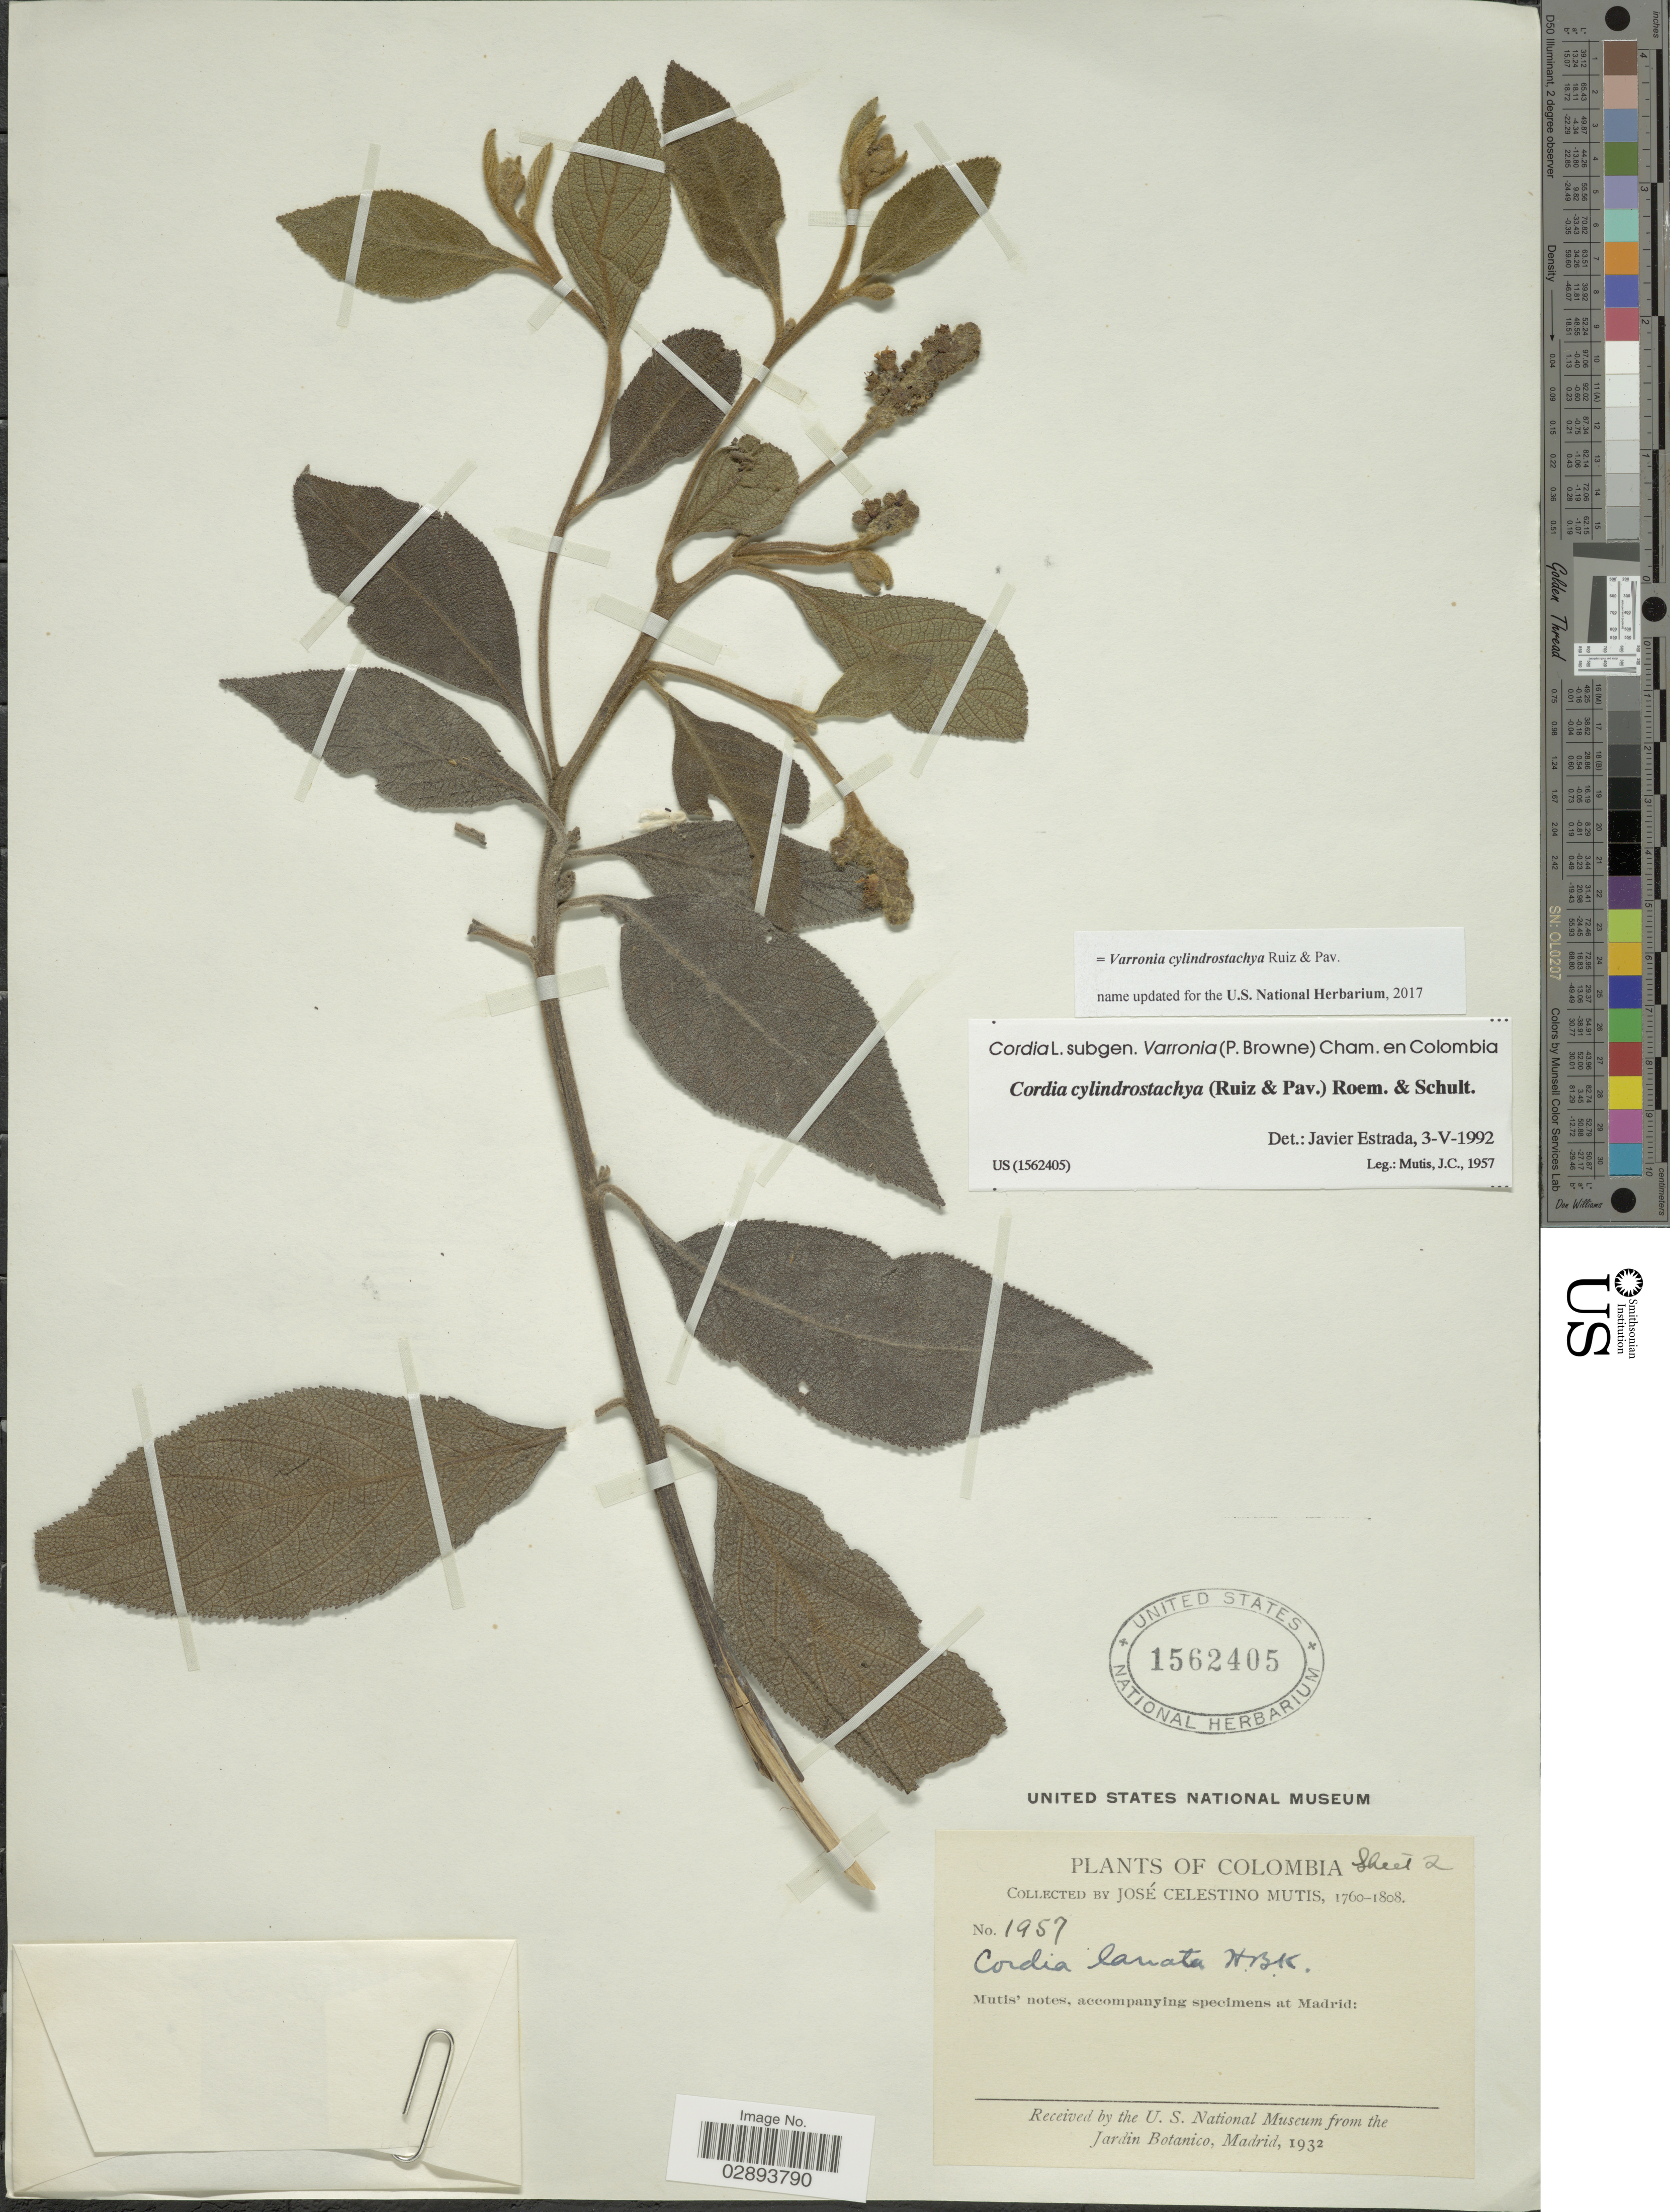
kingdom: Plantae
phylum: Tracheophyta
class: Magnoliopsida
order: Boraginales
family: Cordiaceae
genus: Varronia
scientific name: Varronia cylindrostachya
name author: Ruiz & Pav.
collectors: J. C. B. Mutis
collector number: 1957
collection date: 1760/1808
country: Colombia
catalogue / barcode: US 1562405